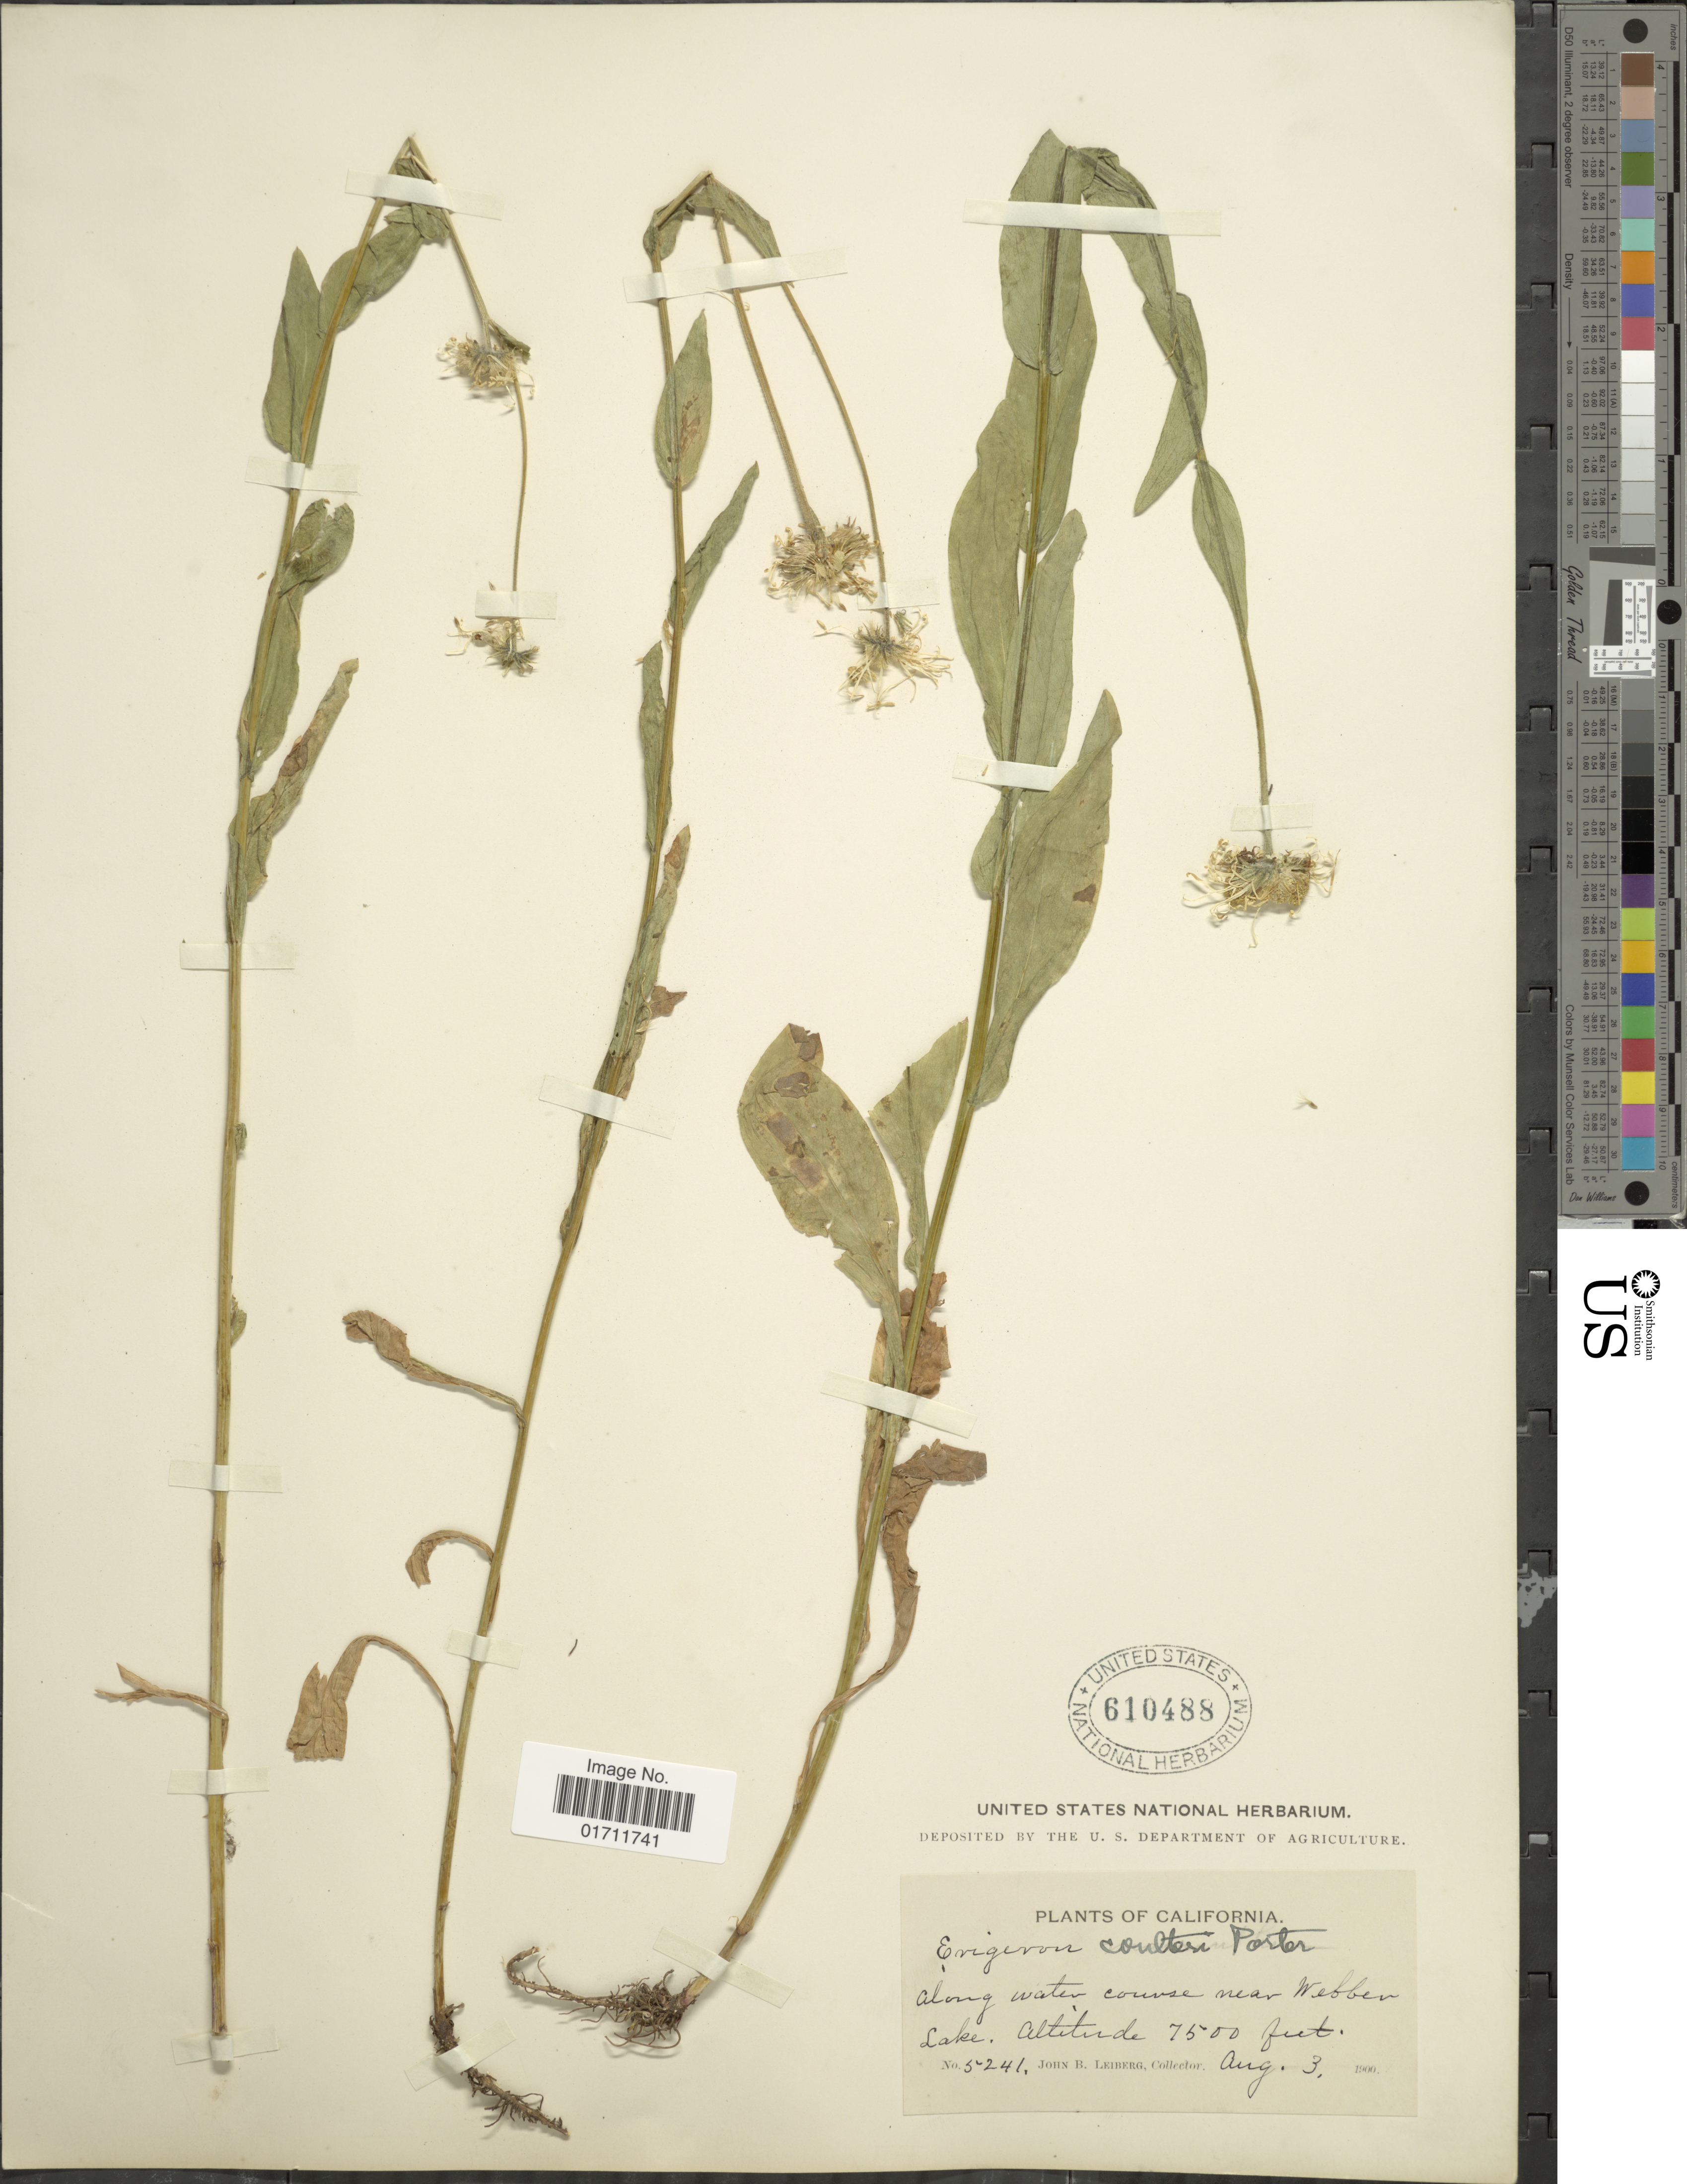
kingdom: Plantae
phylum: Tracheophyta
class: Magnoliopsida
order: Asterales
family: Asteraceae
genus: Erigeron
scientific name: Erigeron coulteri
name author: Porter in Porter & J.M. Coult.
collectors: J. B. Leiberg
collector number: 5241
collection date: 1900-08-03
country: United States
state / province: California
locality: Along water course near Webben Lake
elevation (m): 2286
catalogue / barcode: US 610488